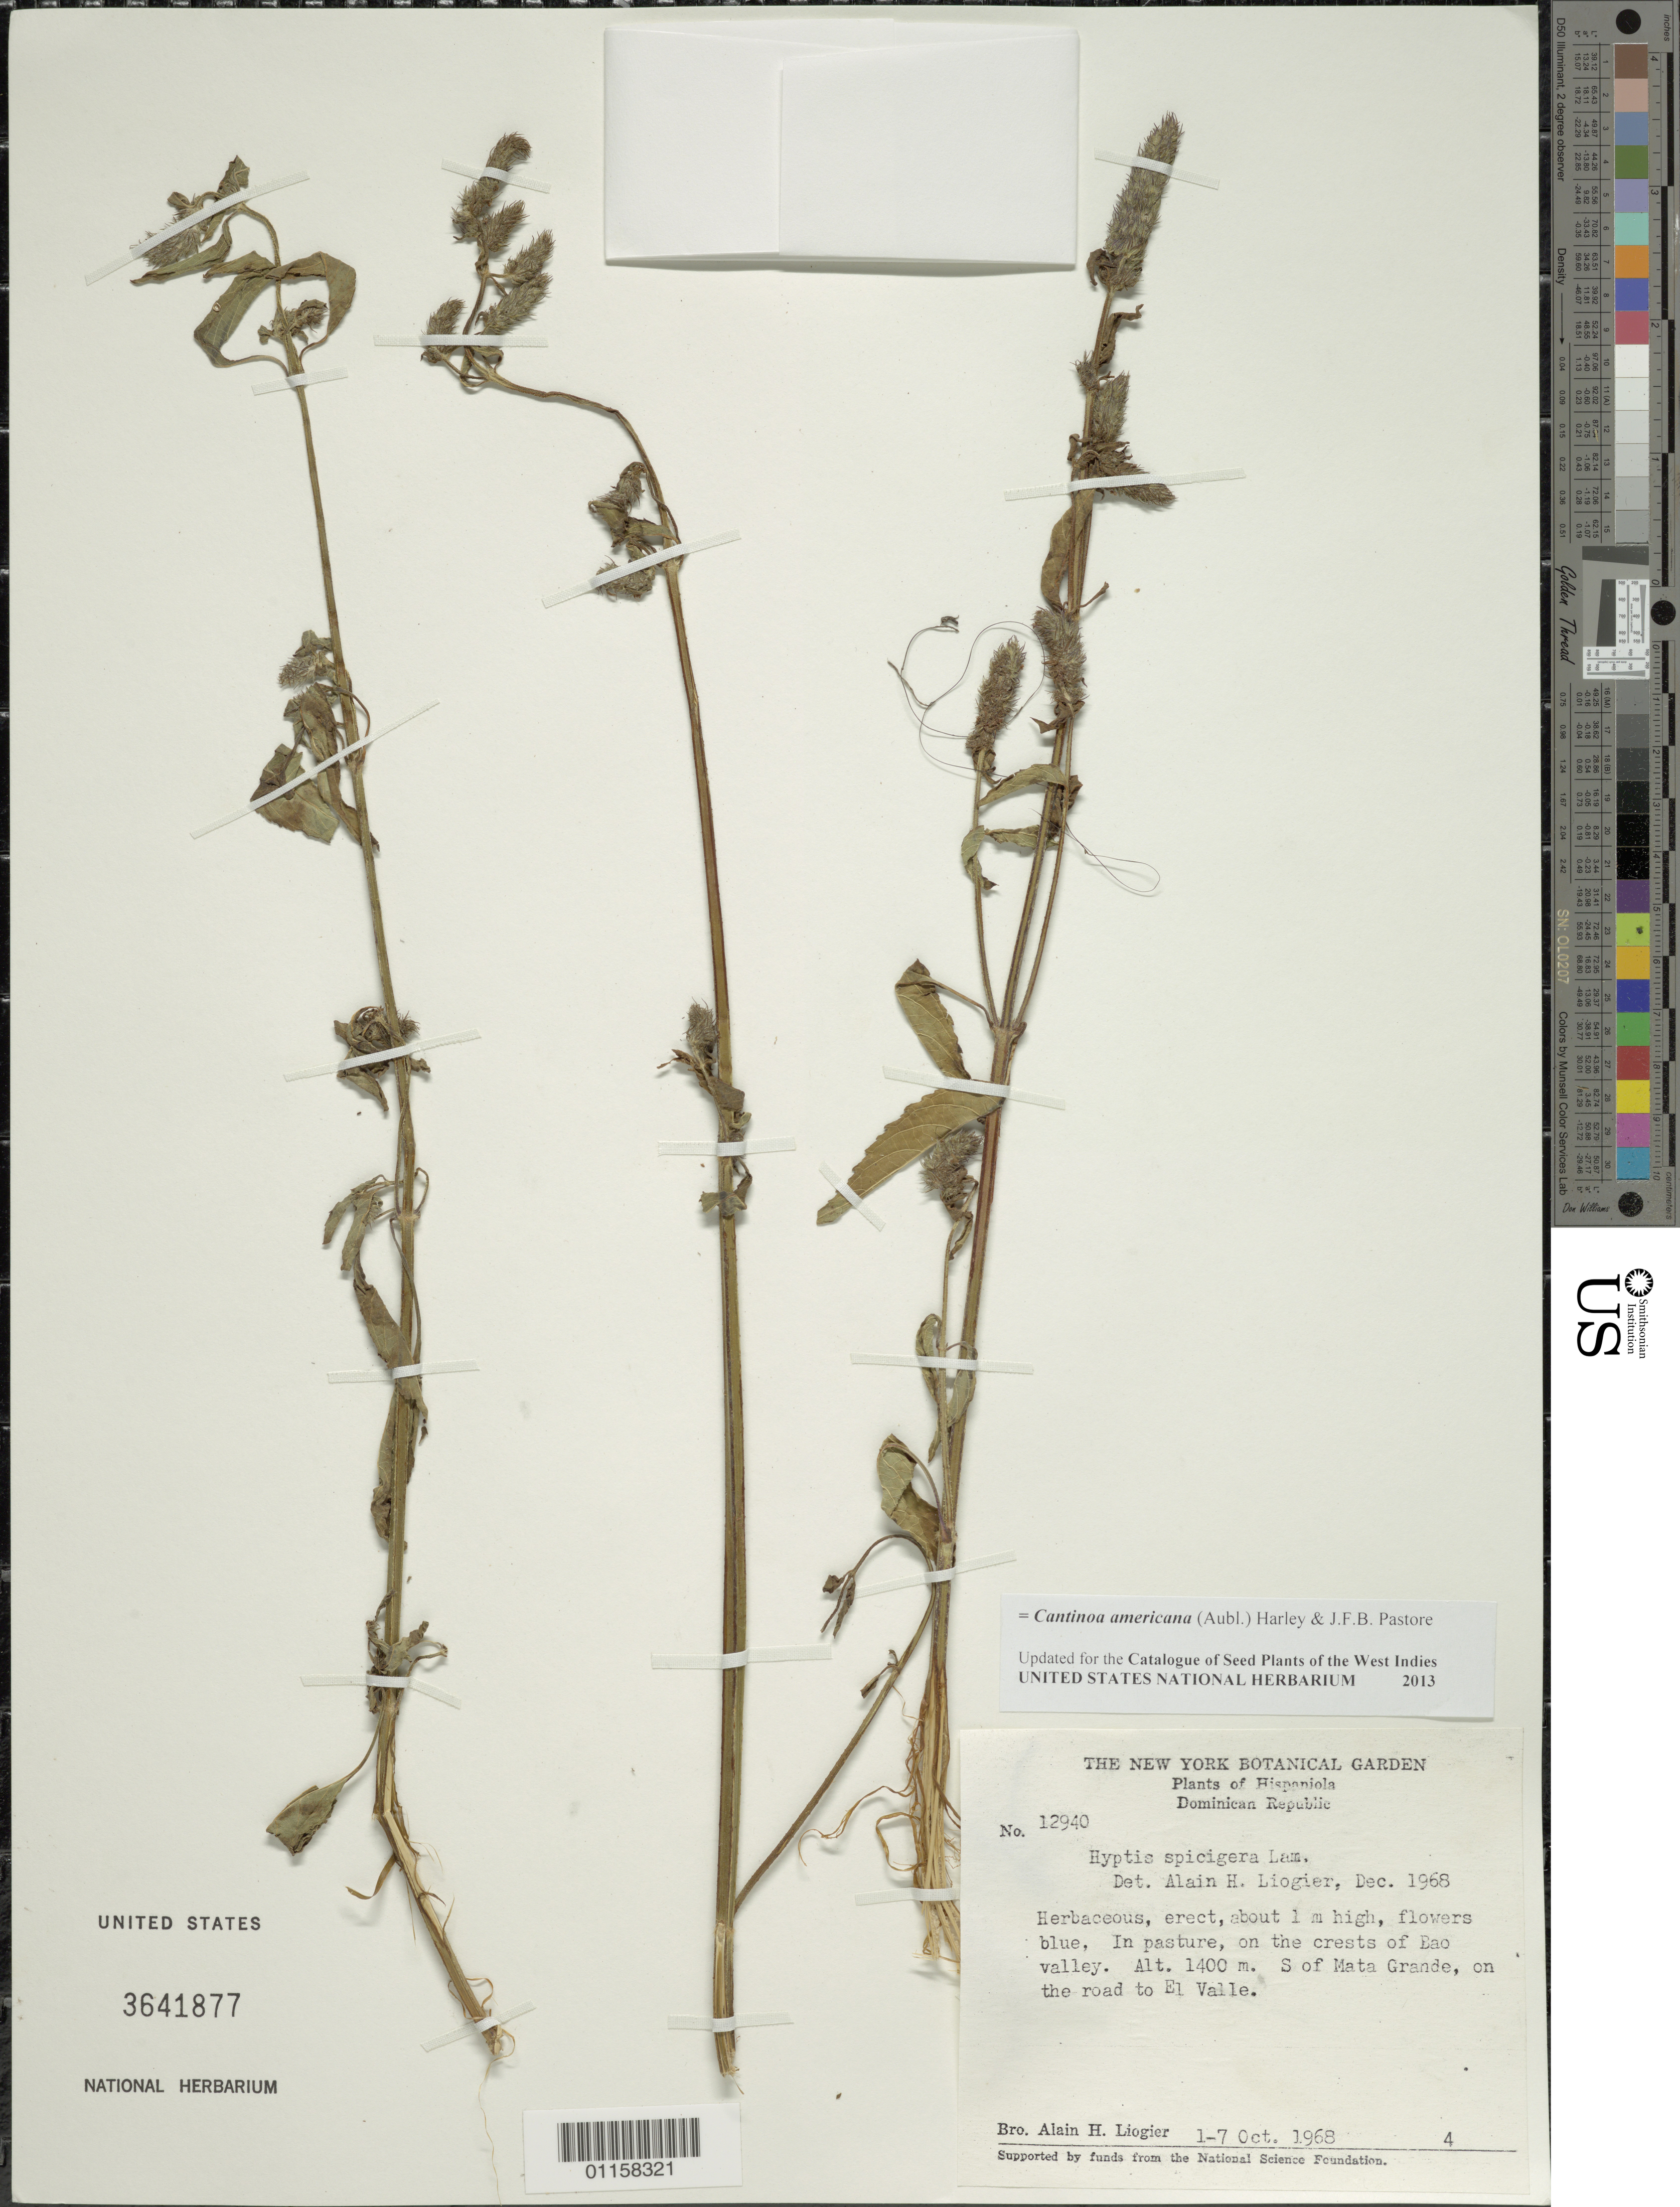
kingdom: Plantae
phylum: Tracheophyta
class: Magnoliopsida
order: Lamiales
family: Lamiaceae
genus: Cantinoa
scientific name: Cantinoa americana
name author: (Aubl.) Harley & J.F.B. Pastore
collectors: A. H. Liogier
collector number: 12940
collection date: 1968-10-01/1968-10-07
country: Dominican Republic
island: Hispaniola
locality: Bao Valley, S of Mata Grande, on the road to El Valle.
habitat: In pasture, on the crestas of Bao valley.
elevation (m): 1400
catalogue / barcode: US 3641877